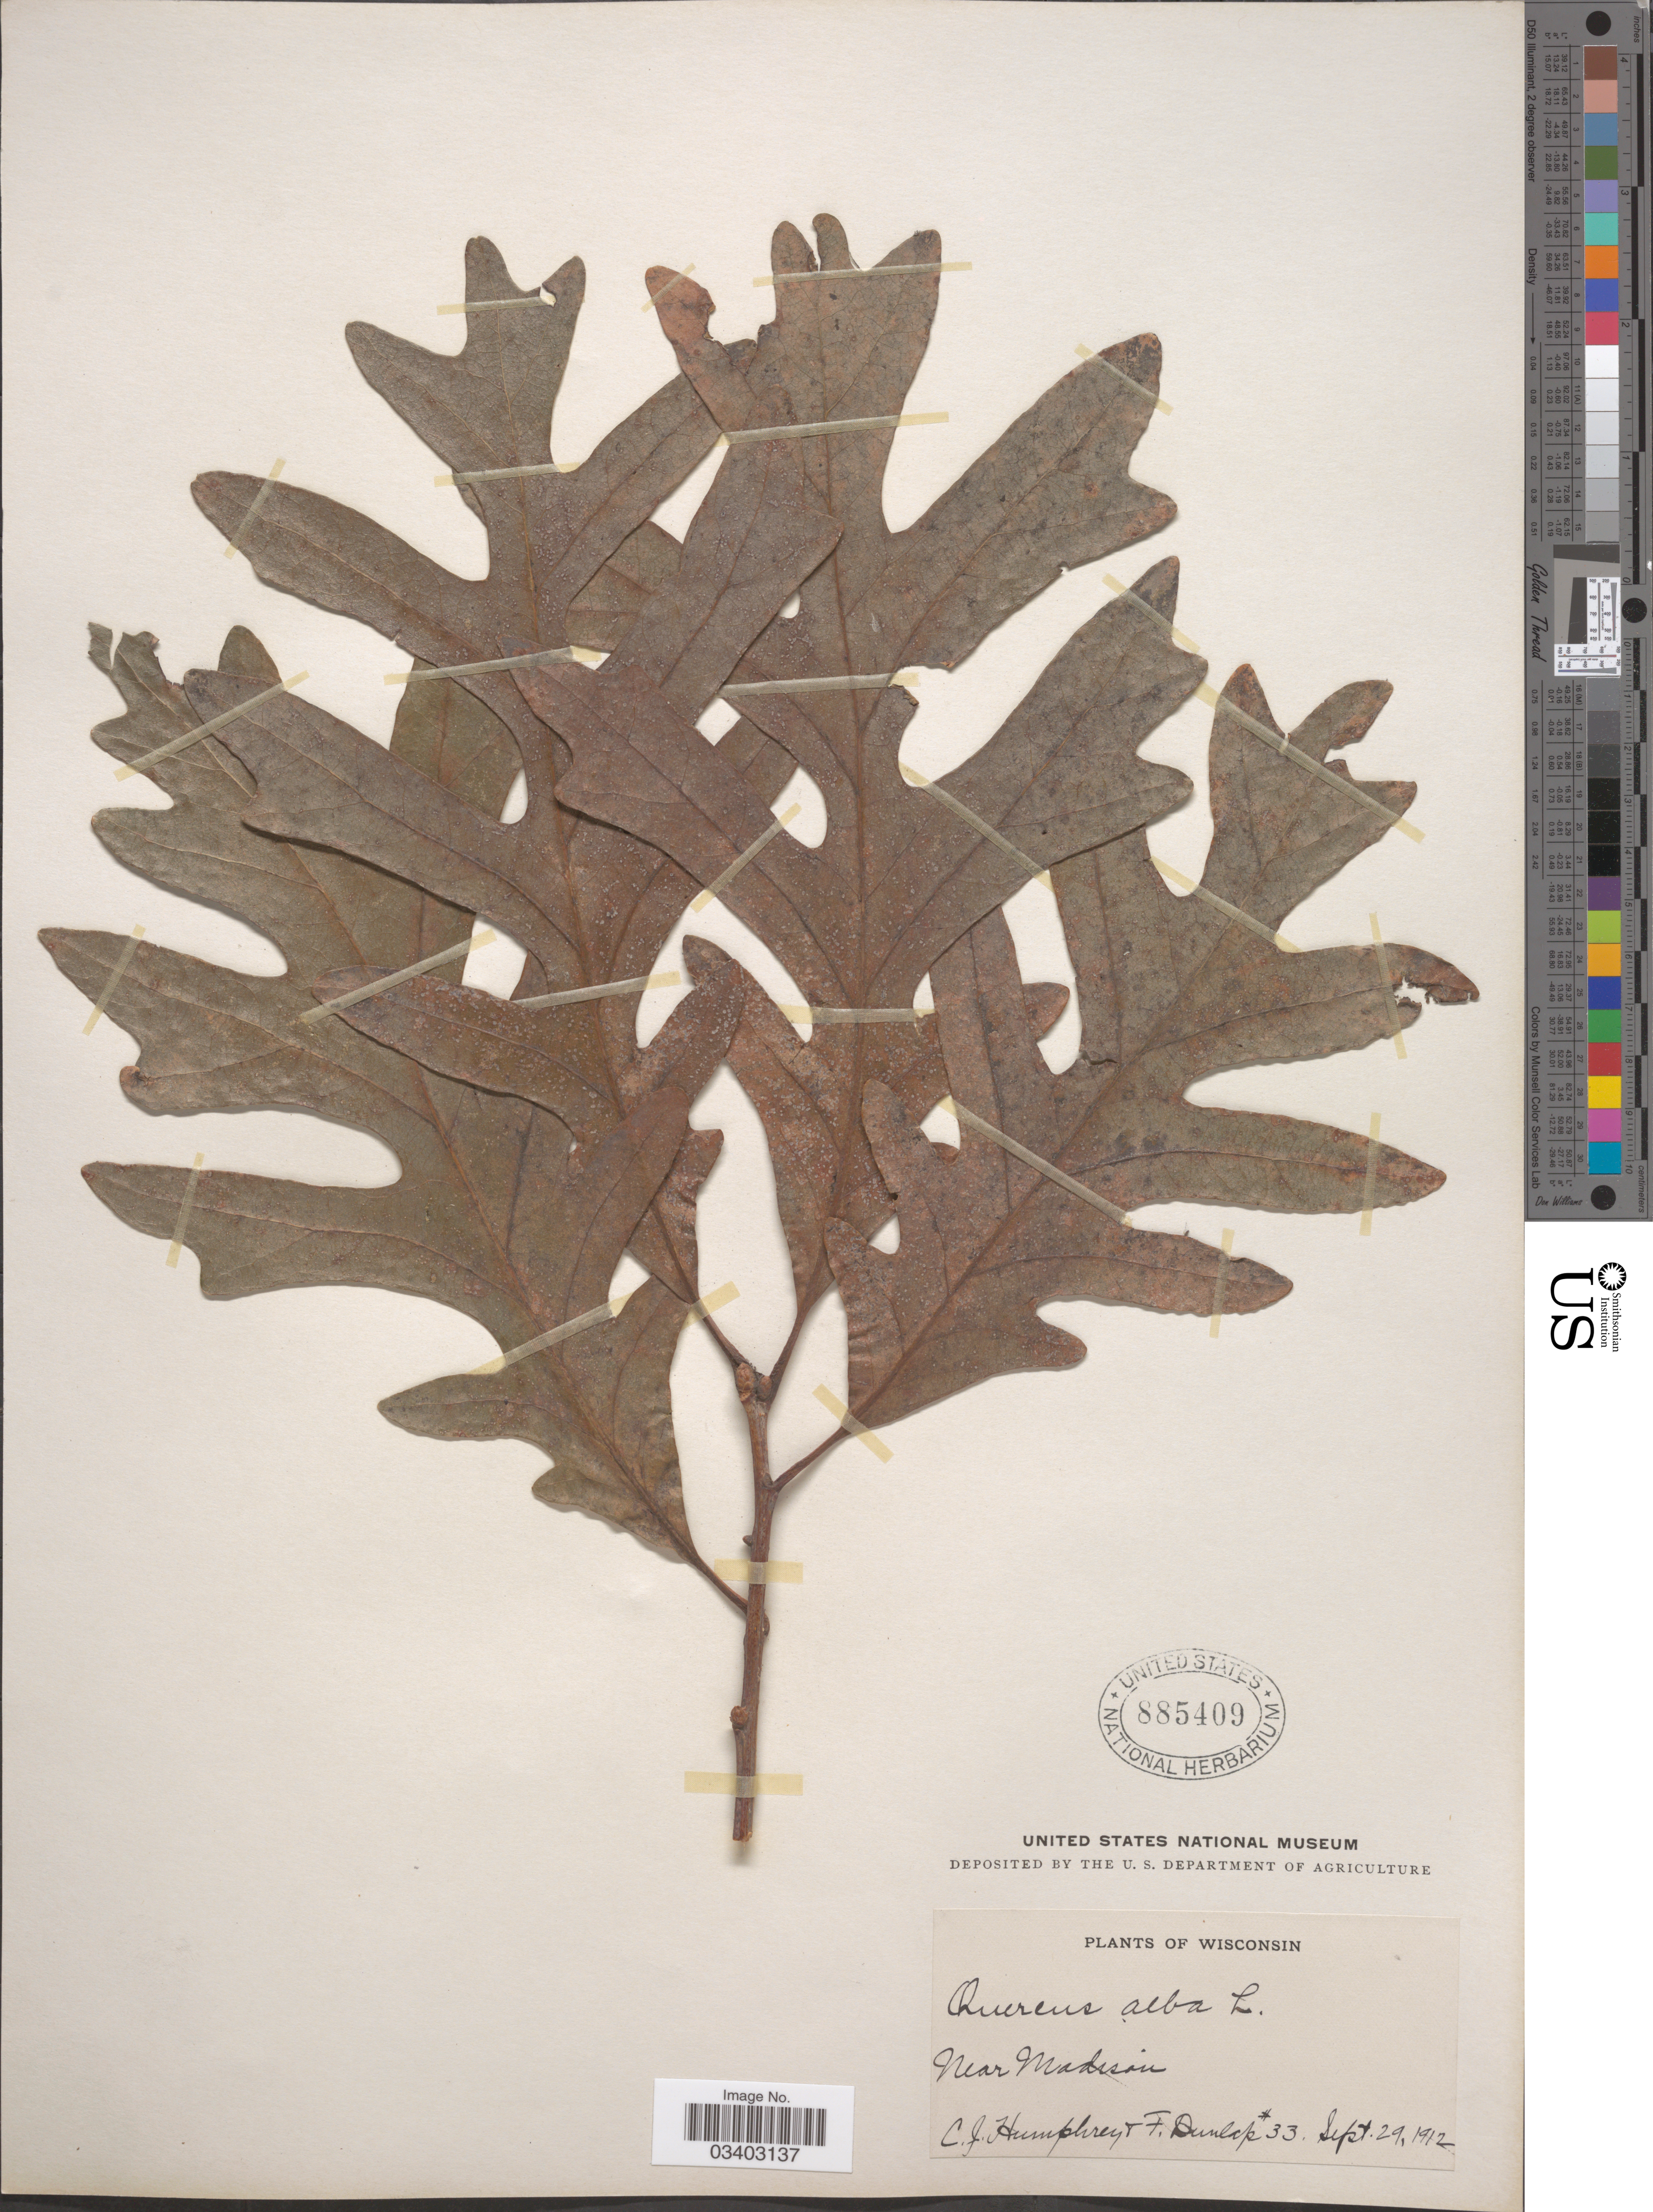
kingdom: Plantae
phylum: Tracheophyta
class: Magnoliopsida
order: Fagales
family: Fagaceae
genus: Quercus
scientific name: Quercus alba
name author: L.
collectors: C. Humphrey & F. Dunlap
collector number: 33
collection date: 1912-09-29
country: United States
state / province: Wisconsin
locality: Near Madison.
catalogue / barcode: US 885409